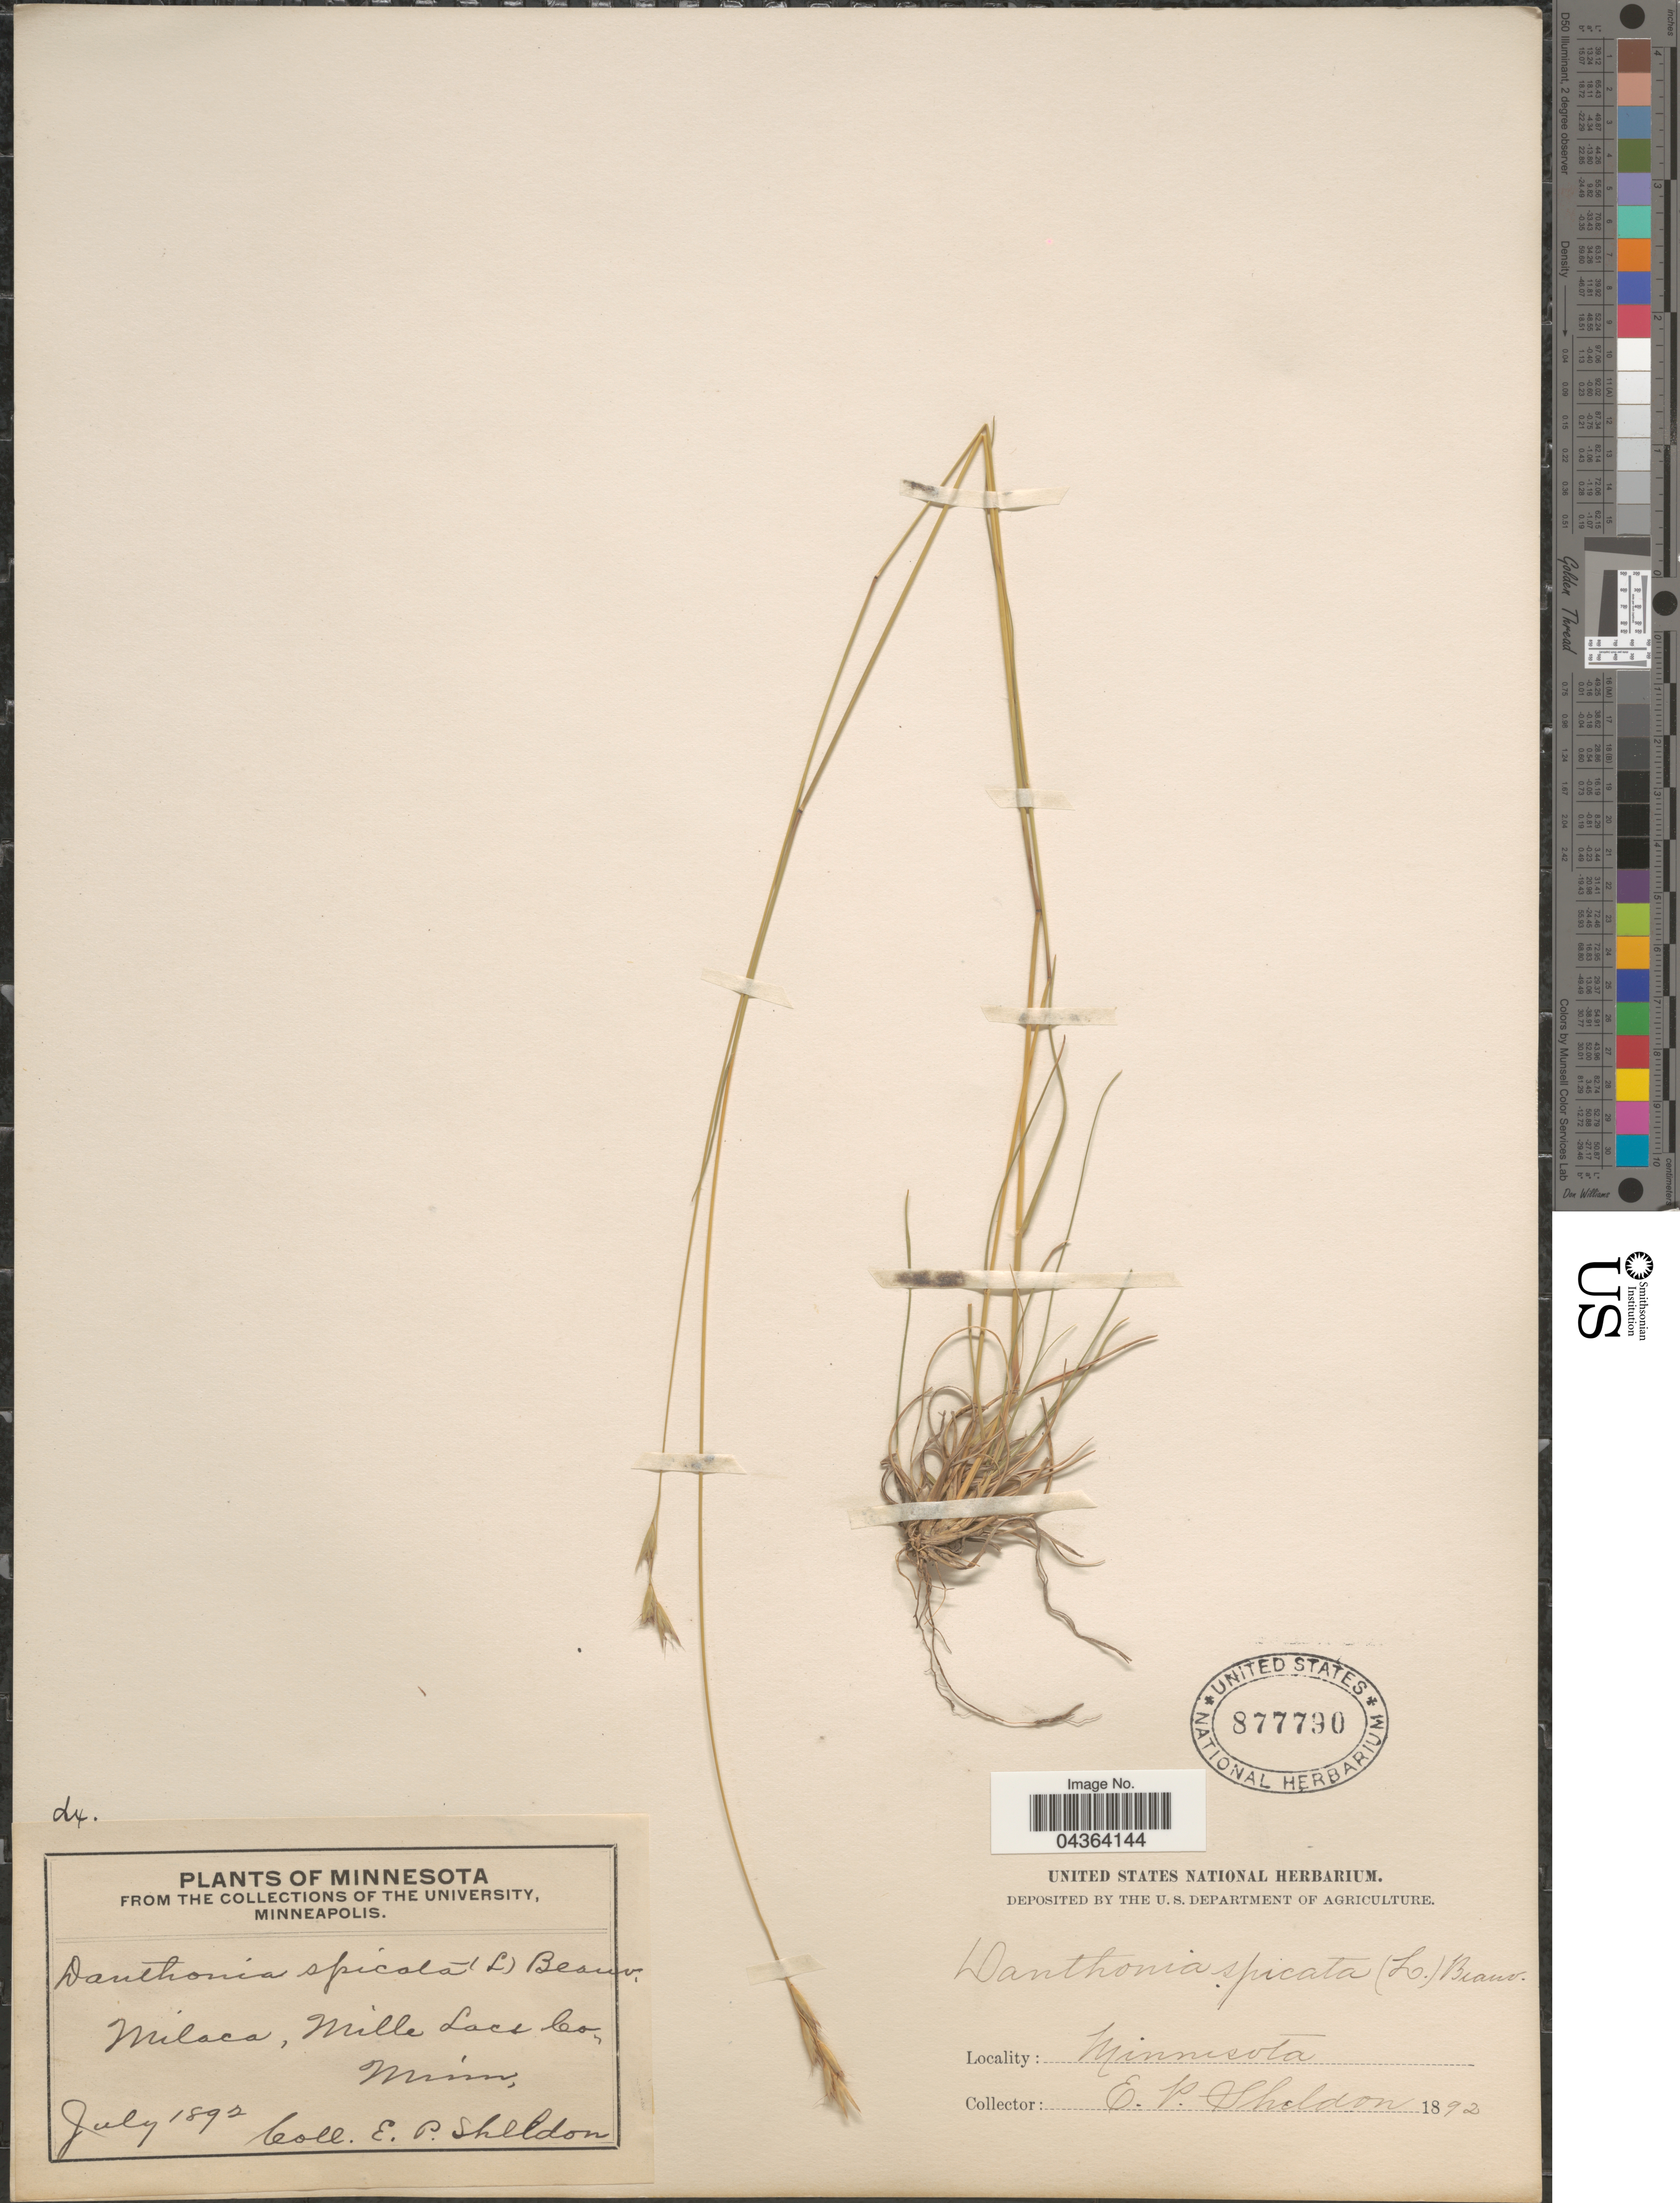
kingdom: Plantae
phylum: Tracheophyta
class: Liliopsida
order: Poales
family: Poaceae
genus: Danthonia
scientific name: Danthonia spicata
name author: (L.) P. Beauv. ex Roem. & Schult.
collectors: E. P. Sheldon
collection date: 1892-07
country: United States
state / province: Minnesota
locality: Milaca, Mille Lacs Co.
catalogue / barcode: US 877790